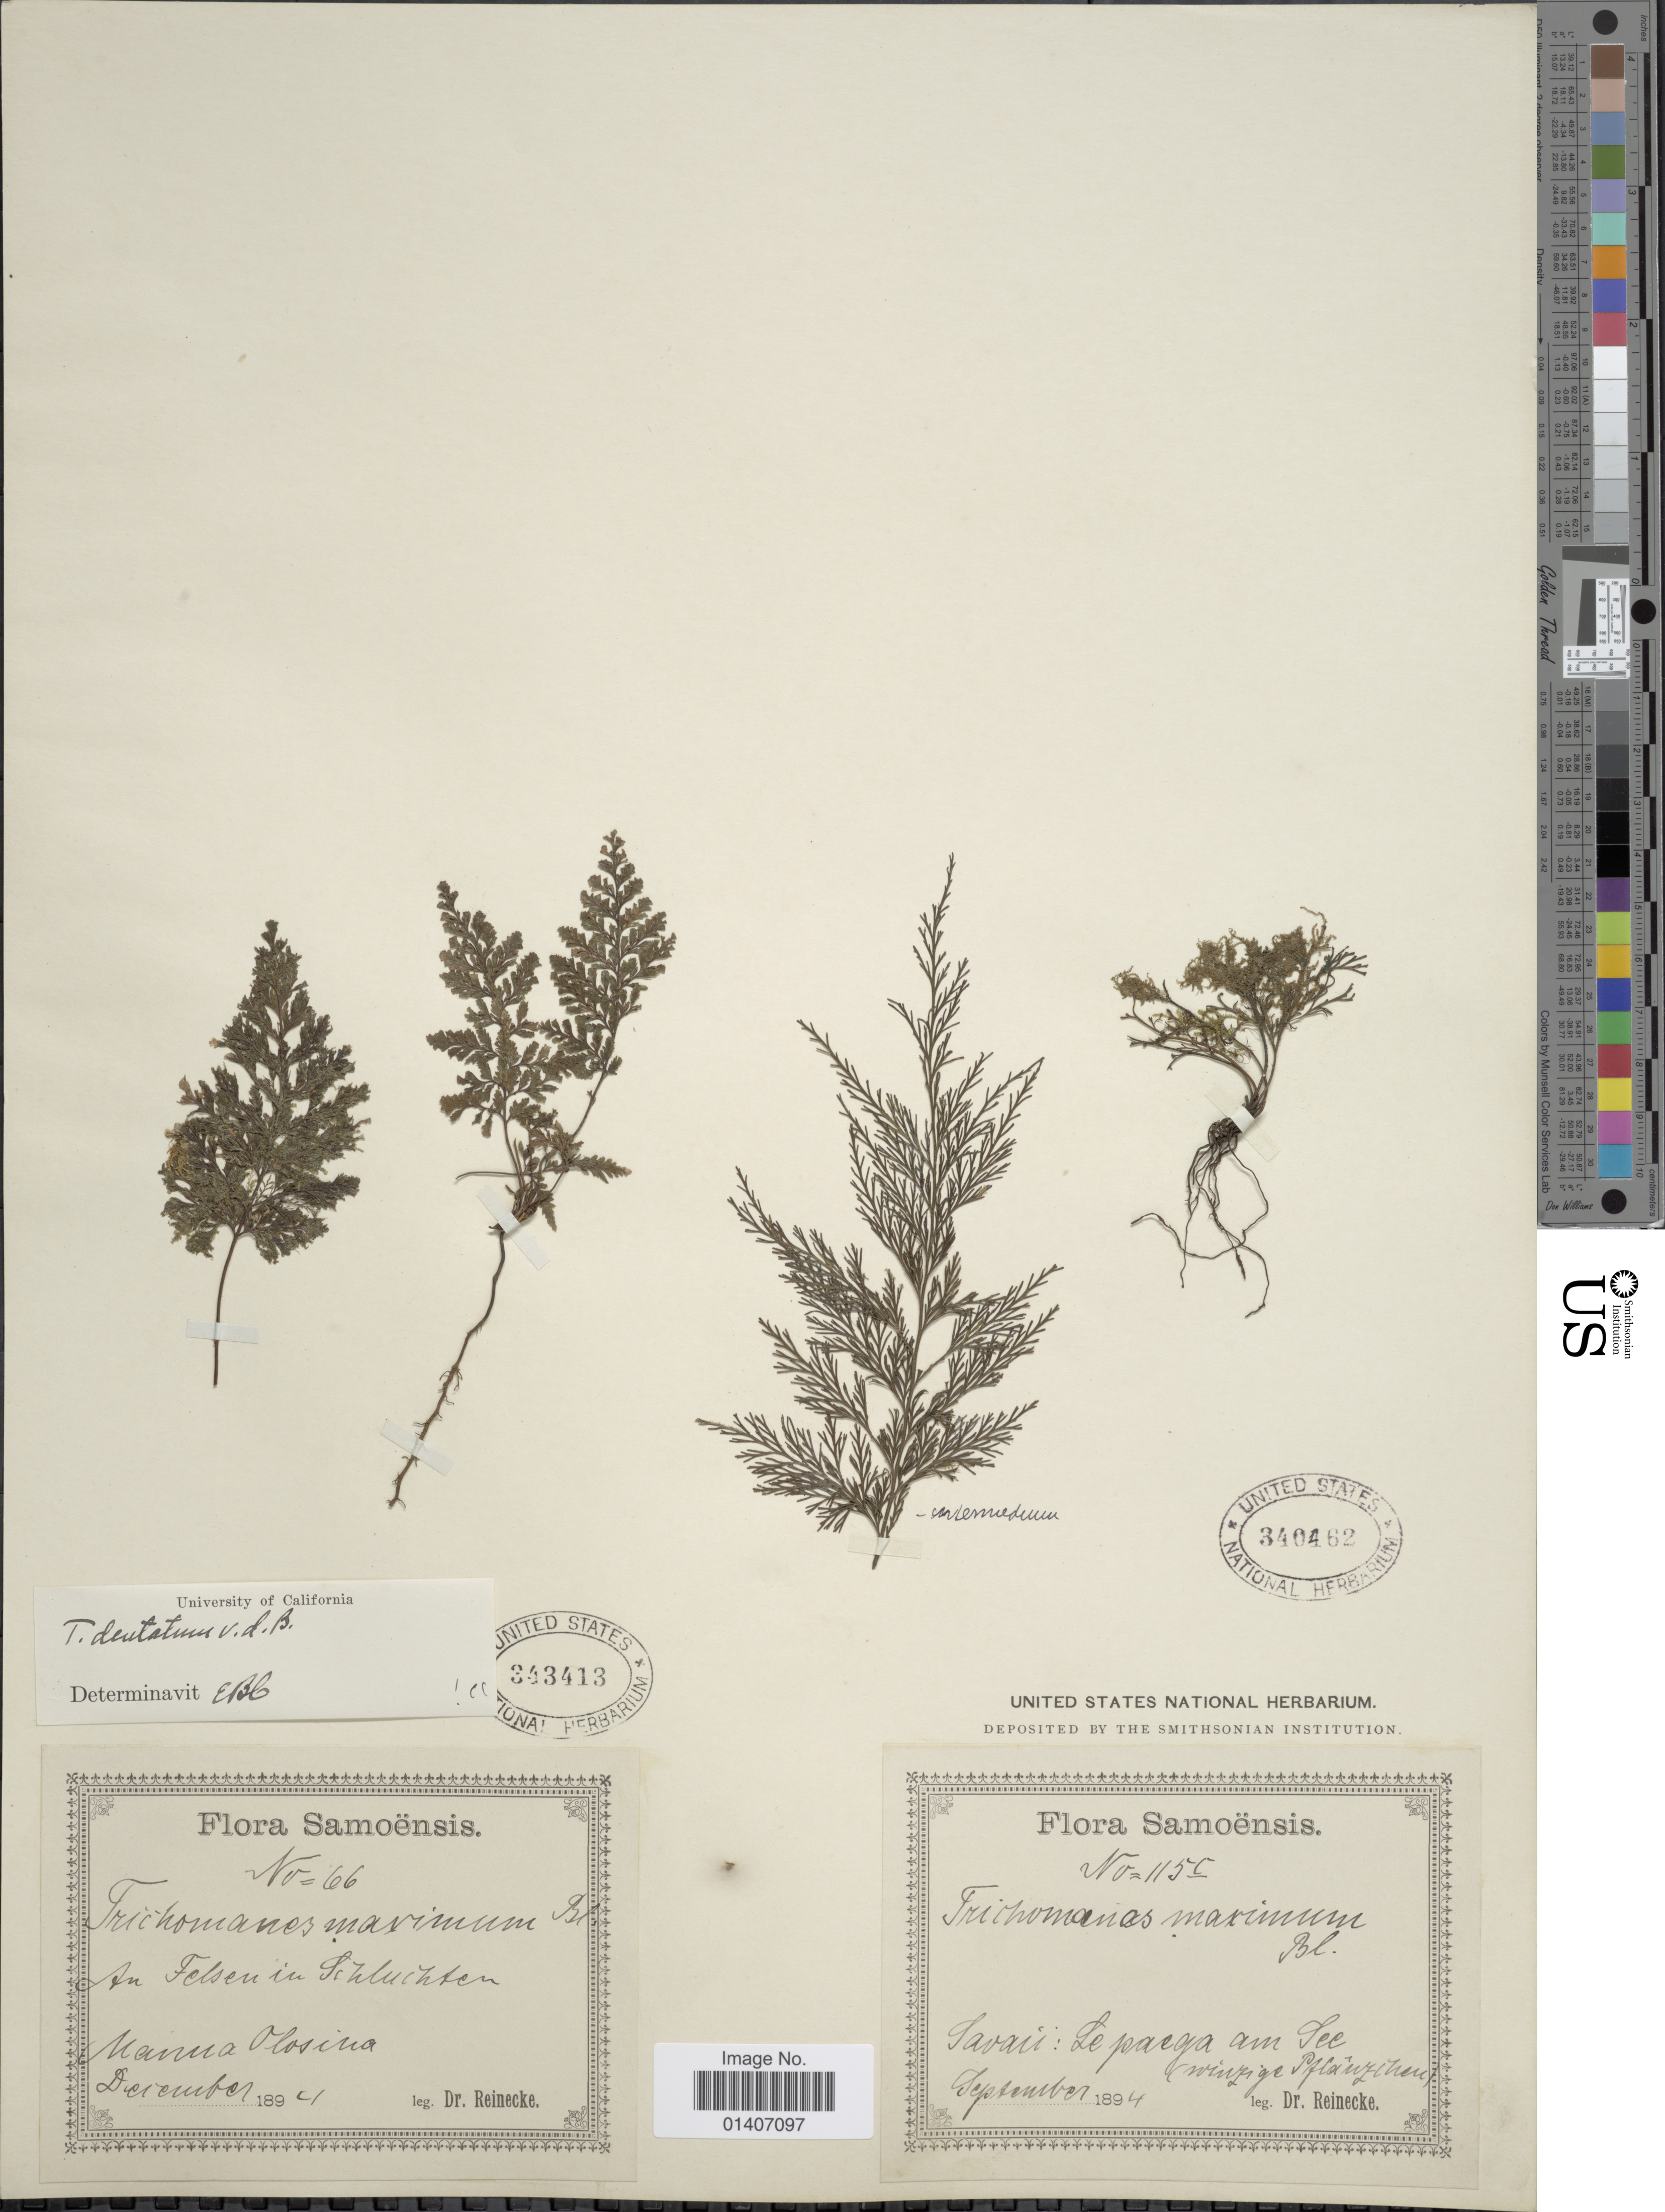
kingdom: Plantae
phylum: Tracheophyta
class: Polypodiopsida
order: Hymenophyllales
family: Hymenophyllaceae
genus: Abrodictyum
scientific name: Abrodictyum dentatum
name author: (Bosch) Ebihara & K. Iwats.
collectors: -- Reinecke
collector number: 66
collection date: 1894-12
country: American Samoa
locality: Samoensis, Manua Olosina [interpreted]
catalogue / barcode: US 343413-2